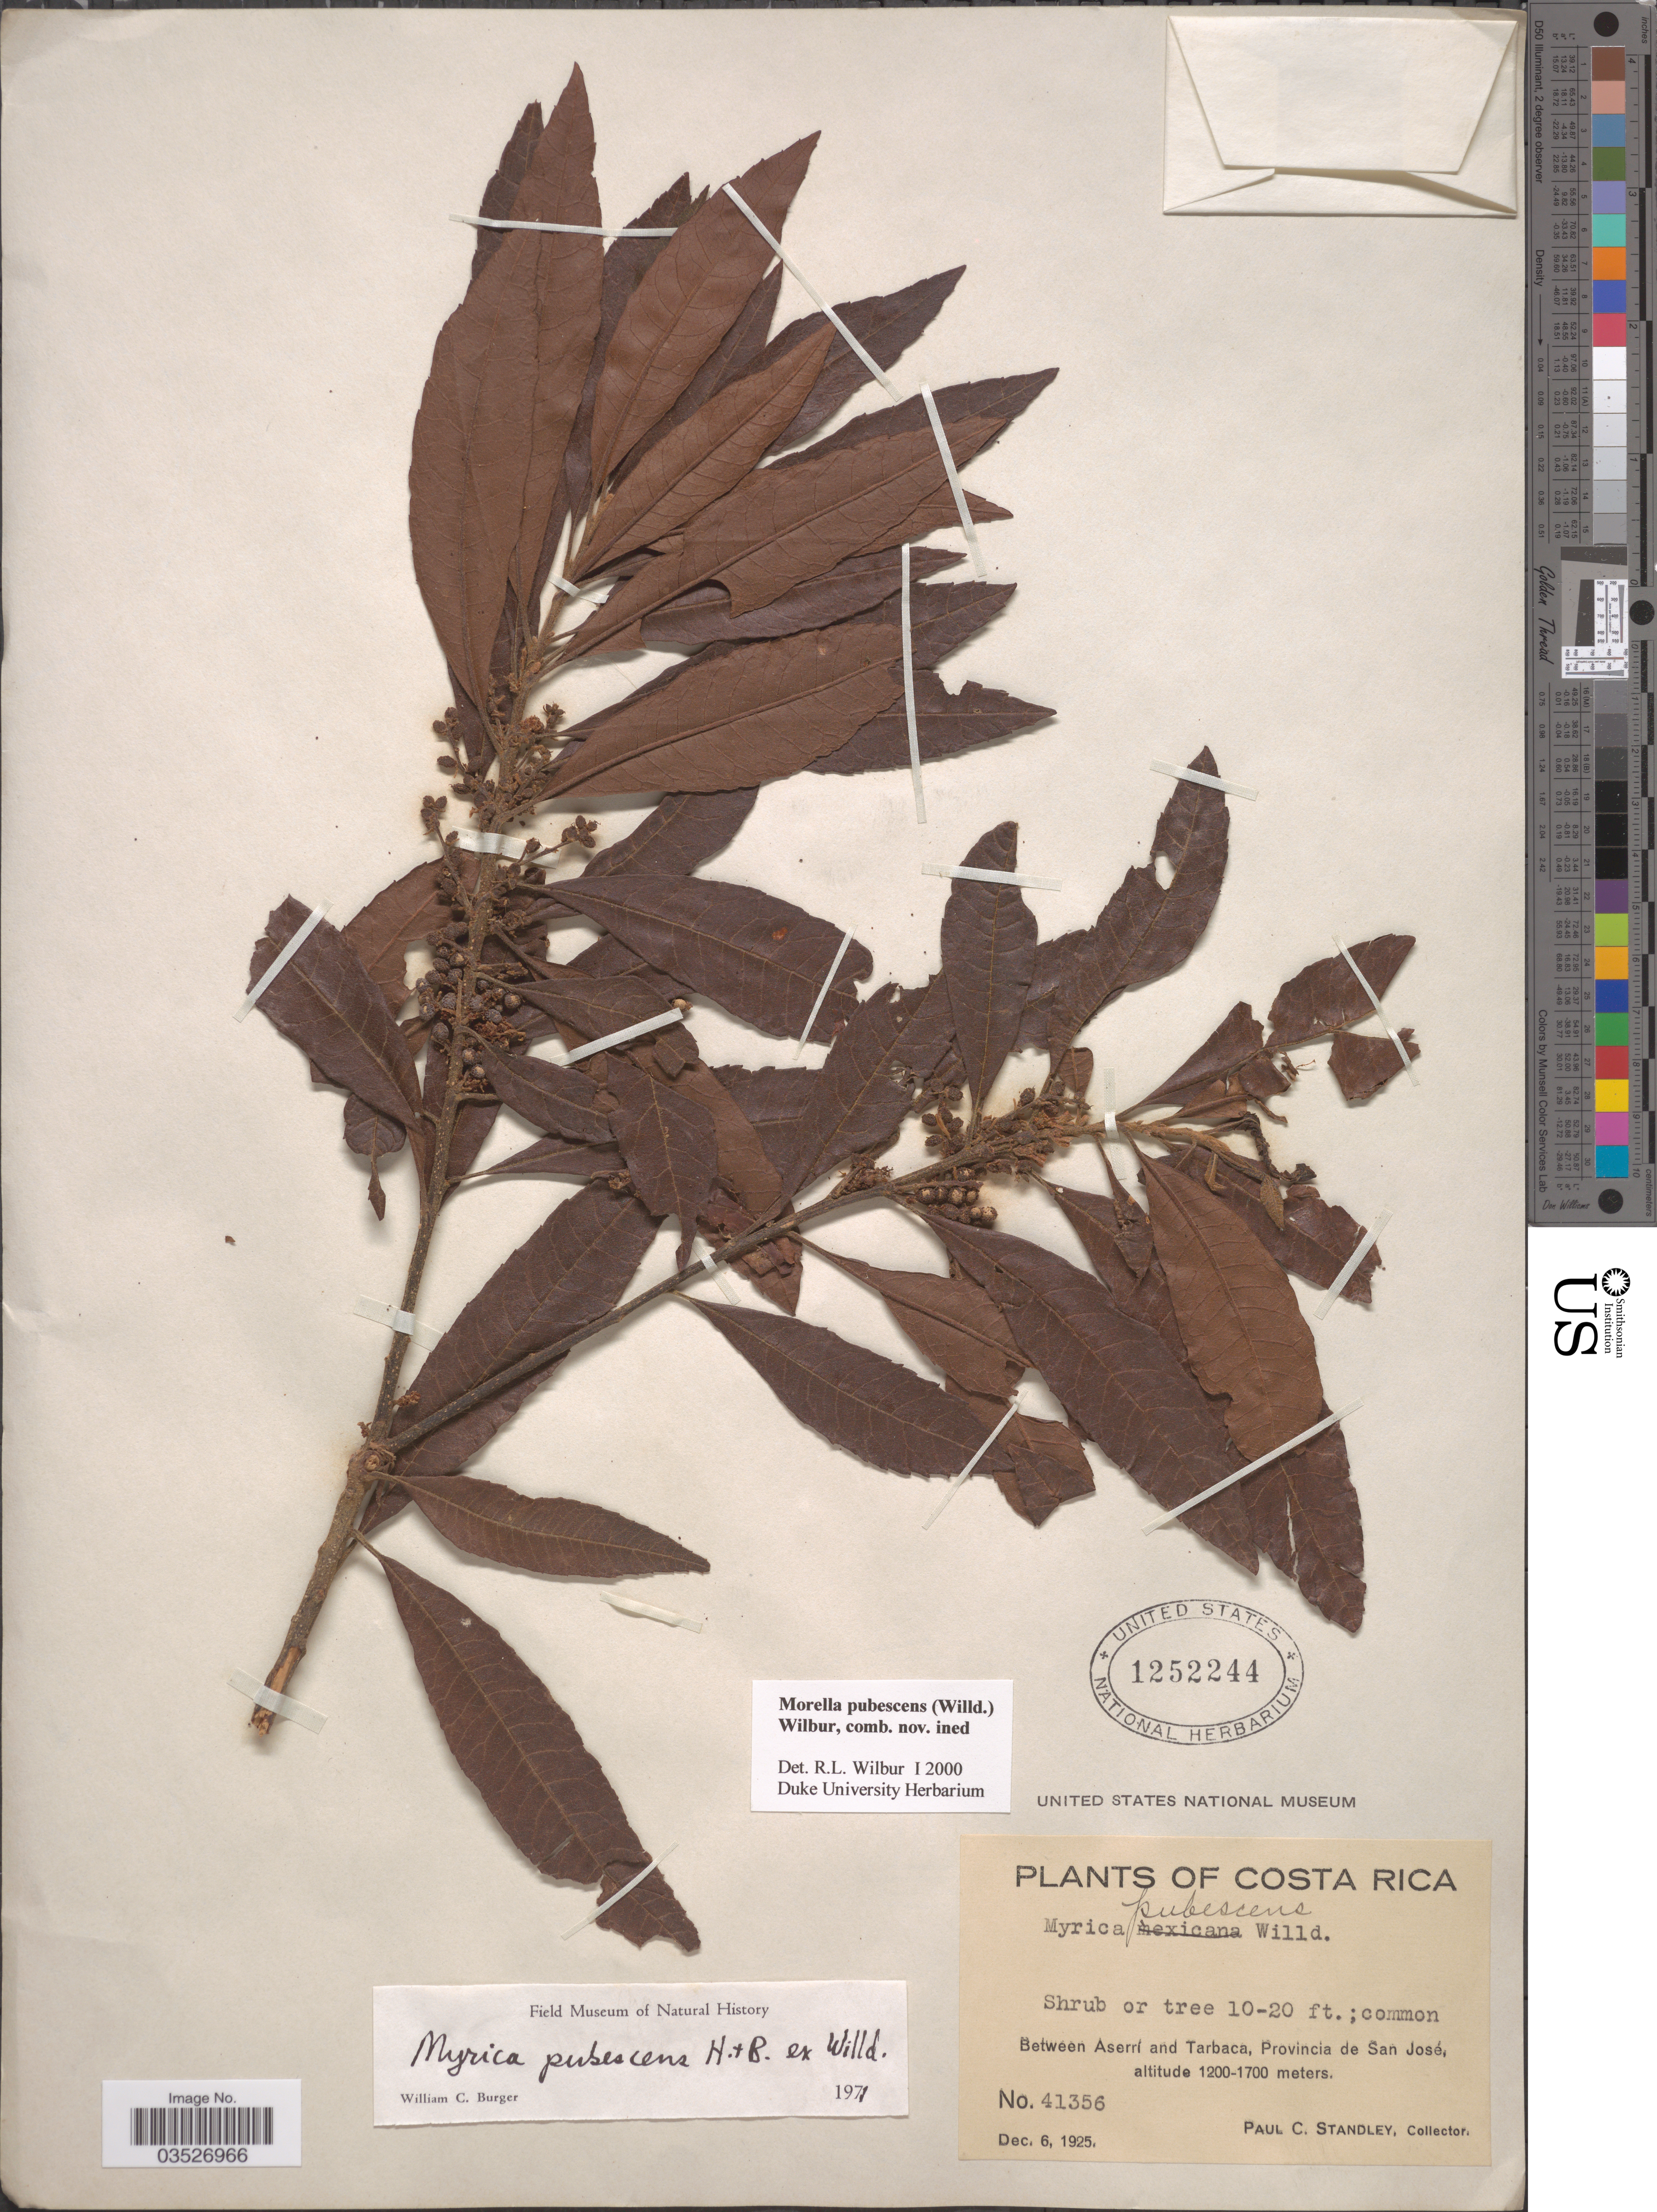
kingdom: Plantae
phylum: Tracheophyta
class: Magnoliopsida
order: Fagales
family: Myricaceae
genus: Morella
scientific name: Morella pubescens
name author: (Humb. & Bonpl. ex Willd.) Wilbur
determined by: Wilbur, R. L.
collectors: P. C. Standley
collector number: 41356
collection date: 1925-12-06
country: Costa Rica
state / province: San José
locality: Between Aserri and Tarbaca.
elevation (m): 1200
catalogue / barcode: US 1252244